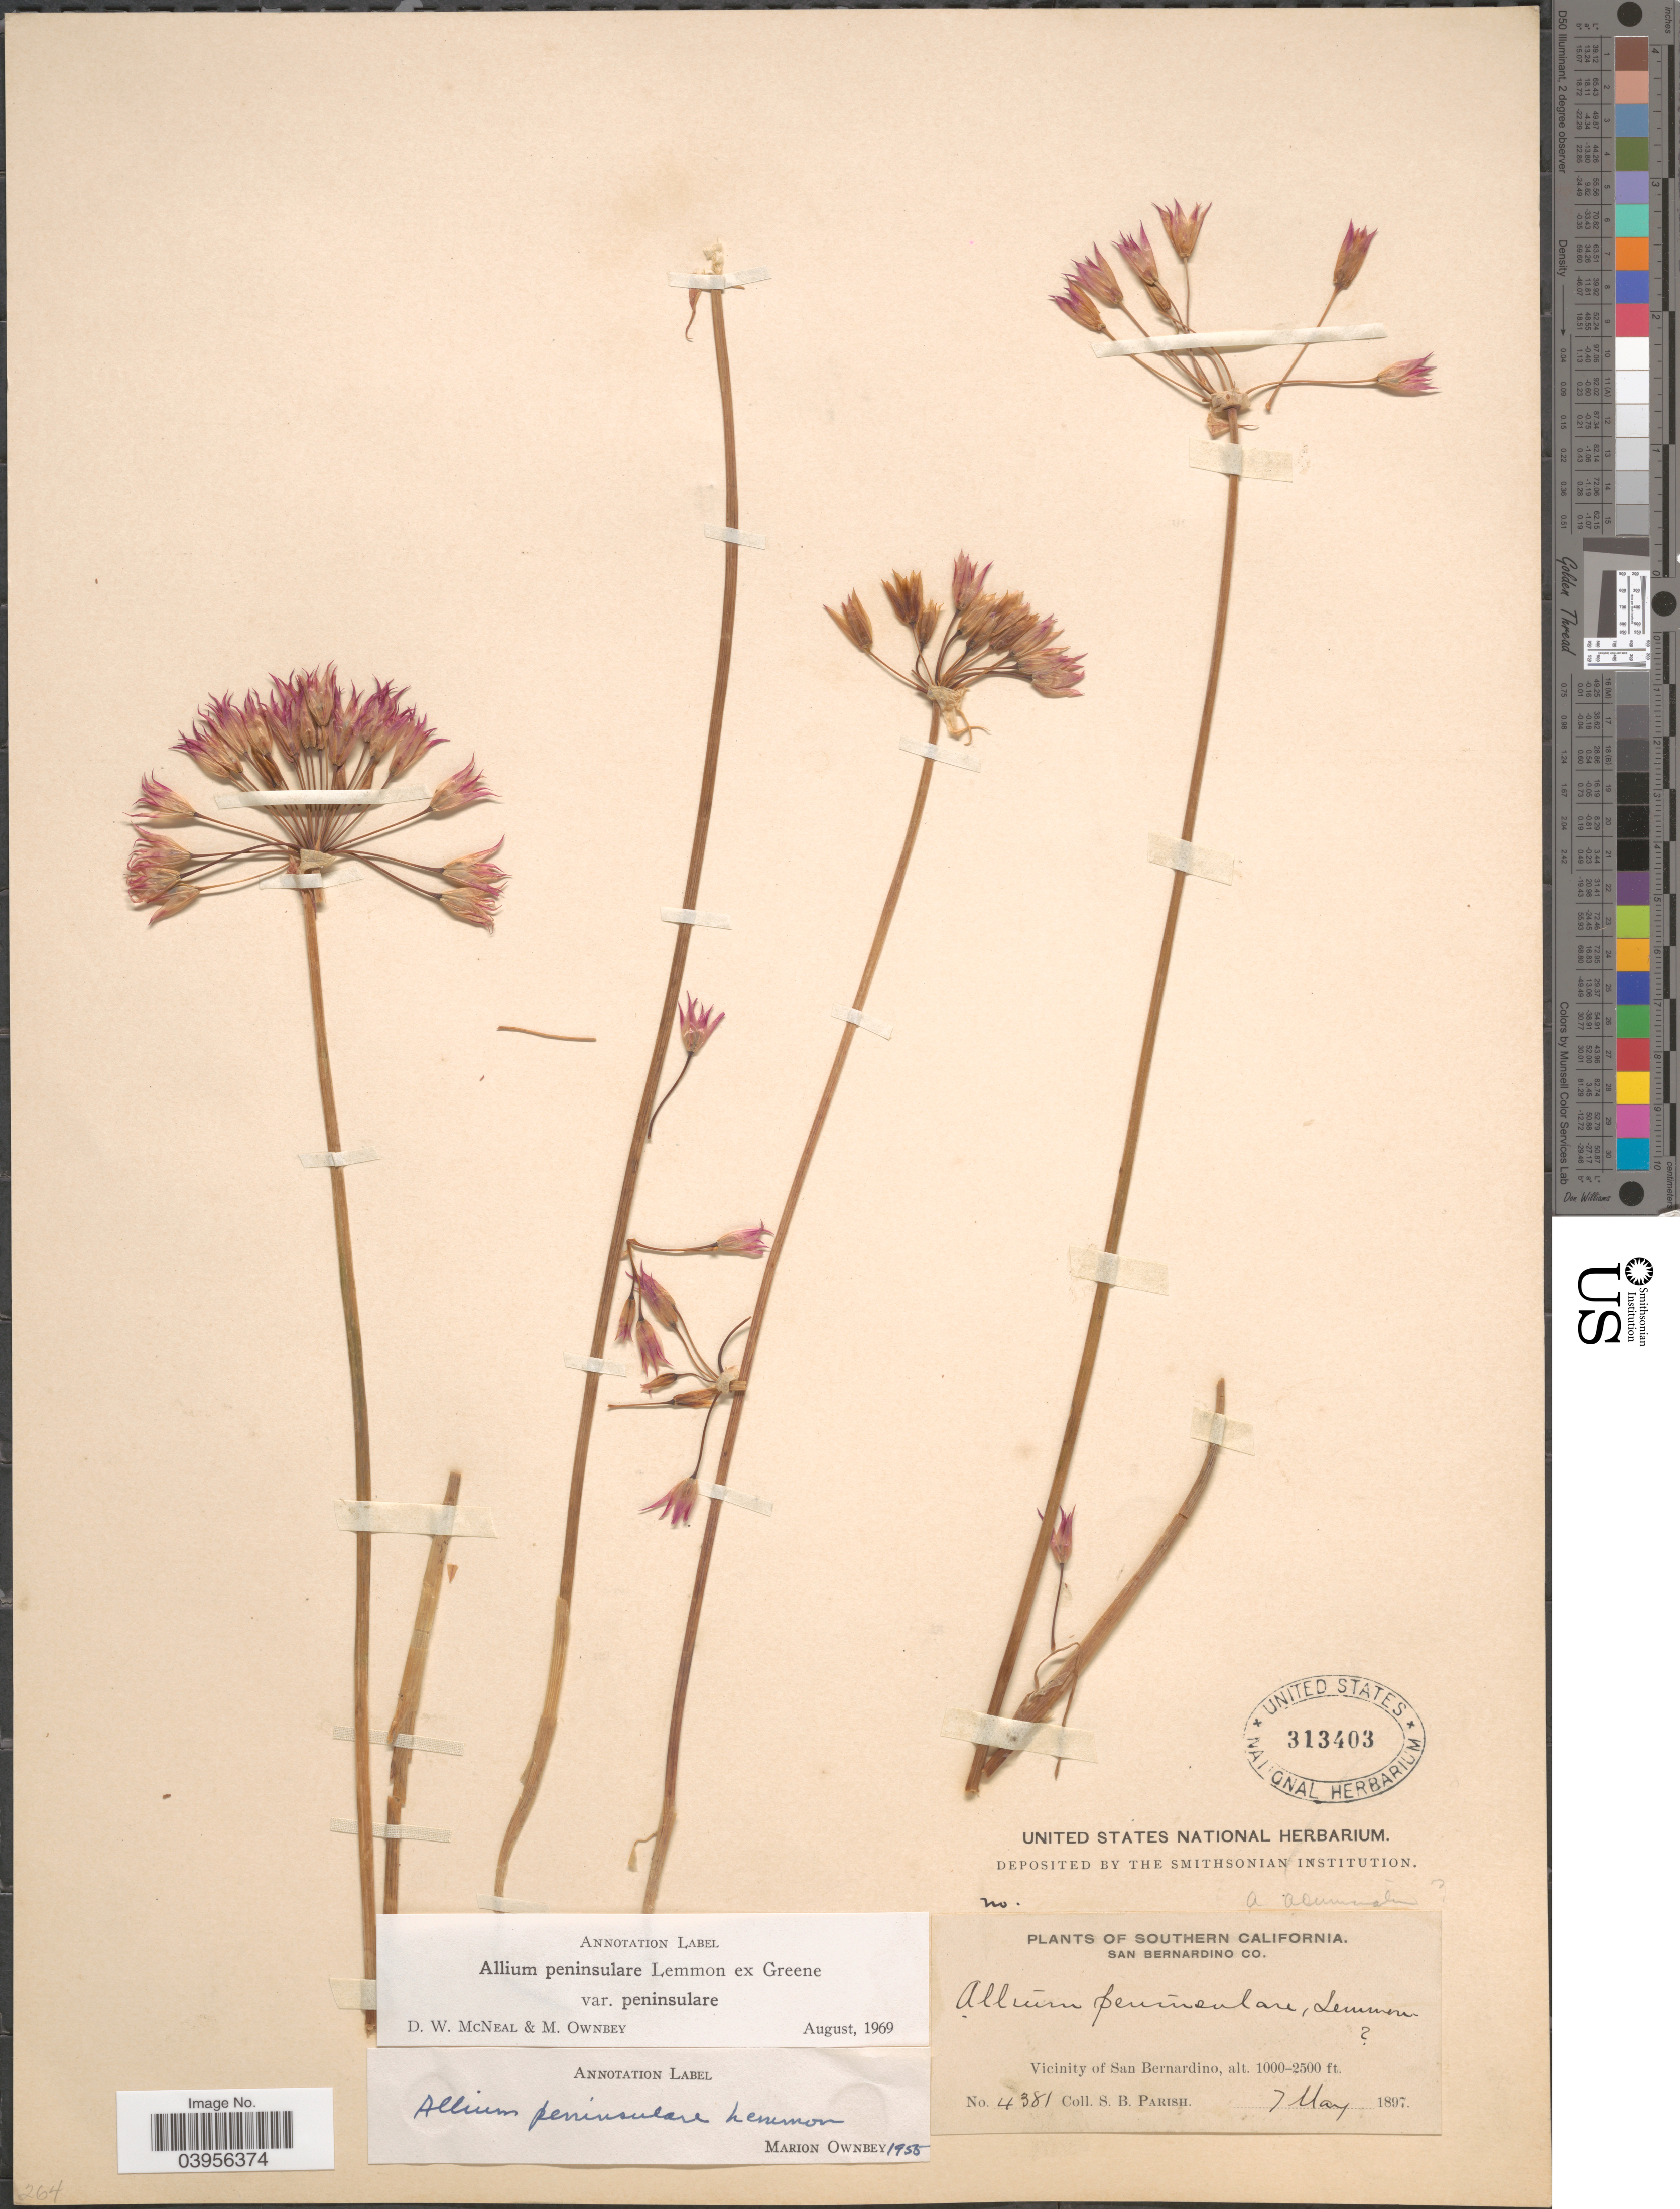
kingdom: Plantae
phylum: Tracheophyta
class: Liliopsida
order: Asparagales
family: Amaryllidaceae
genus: Allium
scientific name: Allium peninsulare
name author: Lemmon ex Greene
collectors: S. B. Parish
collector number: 4381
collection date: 1897-05-07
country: United States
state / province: California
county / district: San Bernardino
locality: Southern California. San Bernardino Co. Vicinity of San Bernardino.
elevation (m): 305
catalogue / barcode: US 313403